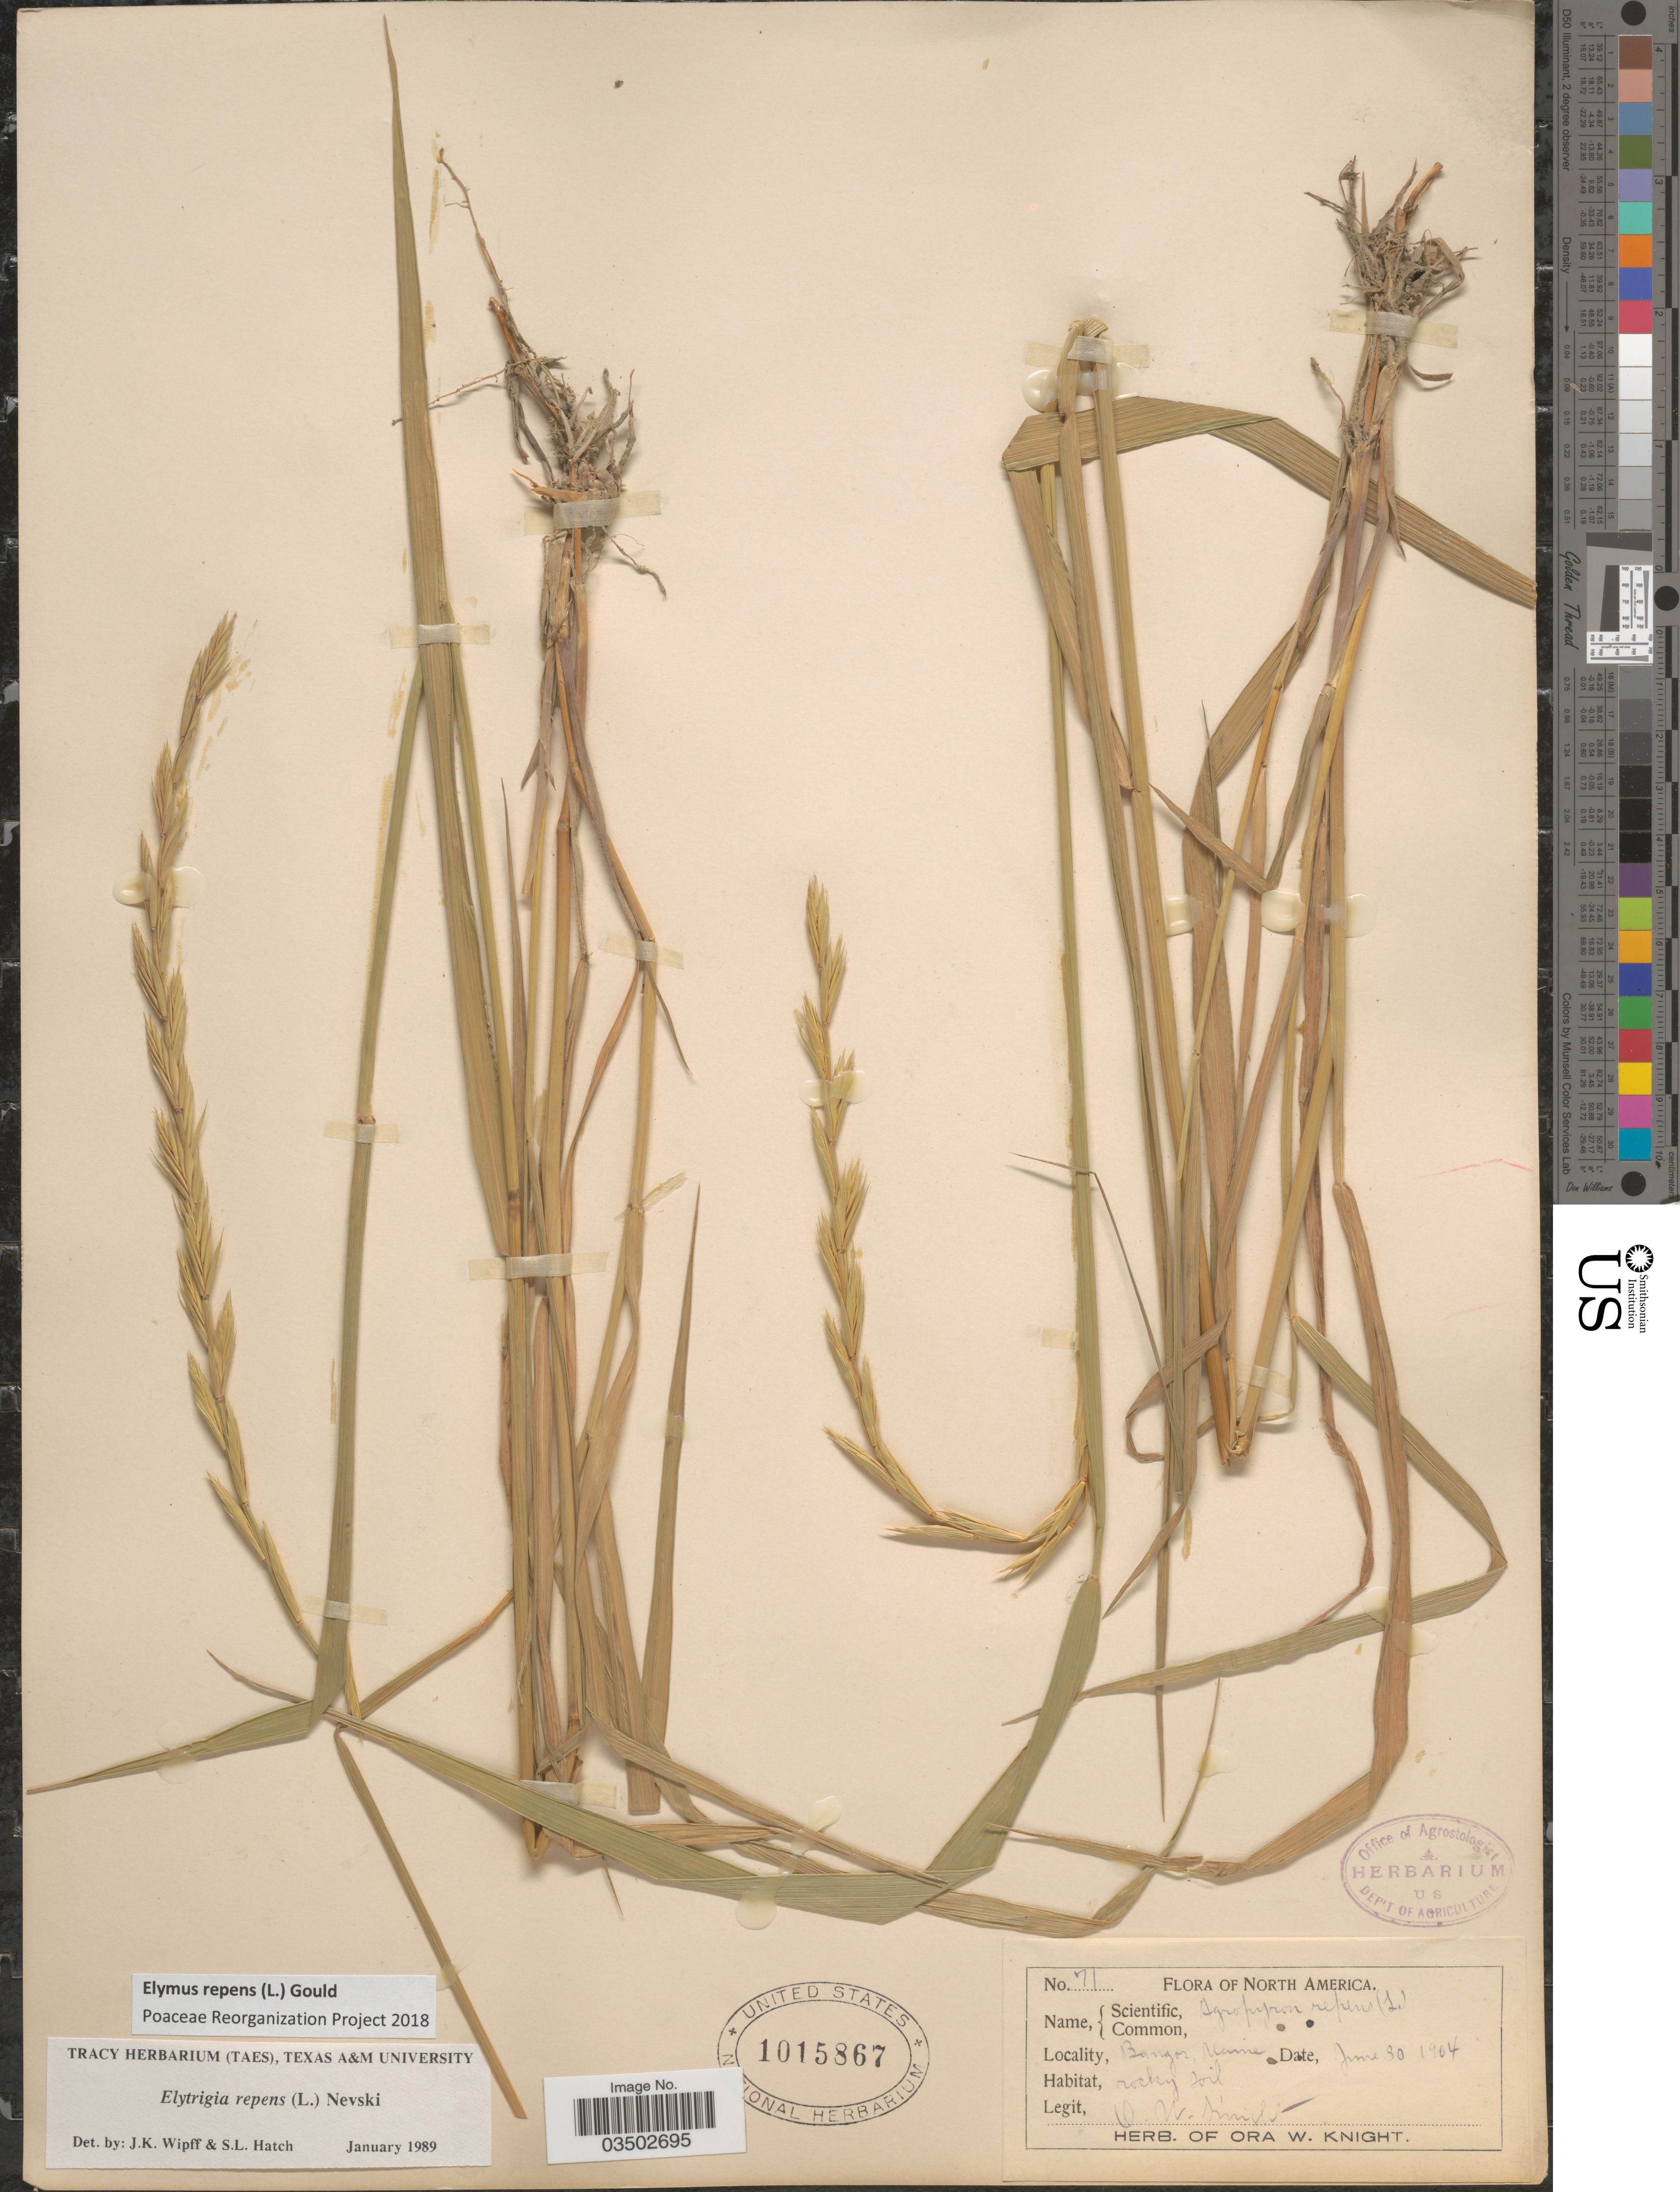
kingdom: Plantae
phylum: Tracheophyta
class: Liliopsida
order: Poales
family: Poaceae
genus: Elymus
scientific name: Elymus repens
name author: (L.) Gould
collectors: O. Knight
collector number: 71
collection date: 1964-06-30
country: United States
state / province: Maine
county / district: Penobscot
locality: Bangor.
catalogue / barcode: US 1015867